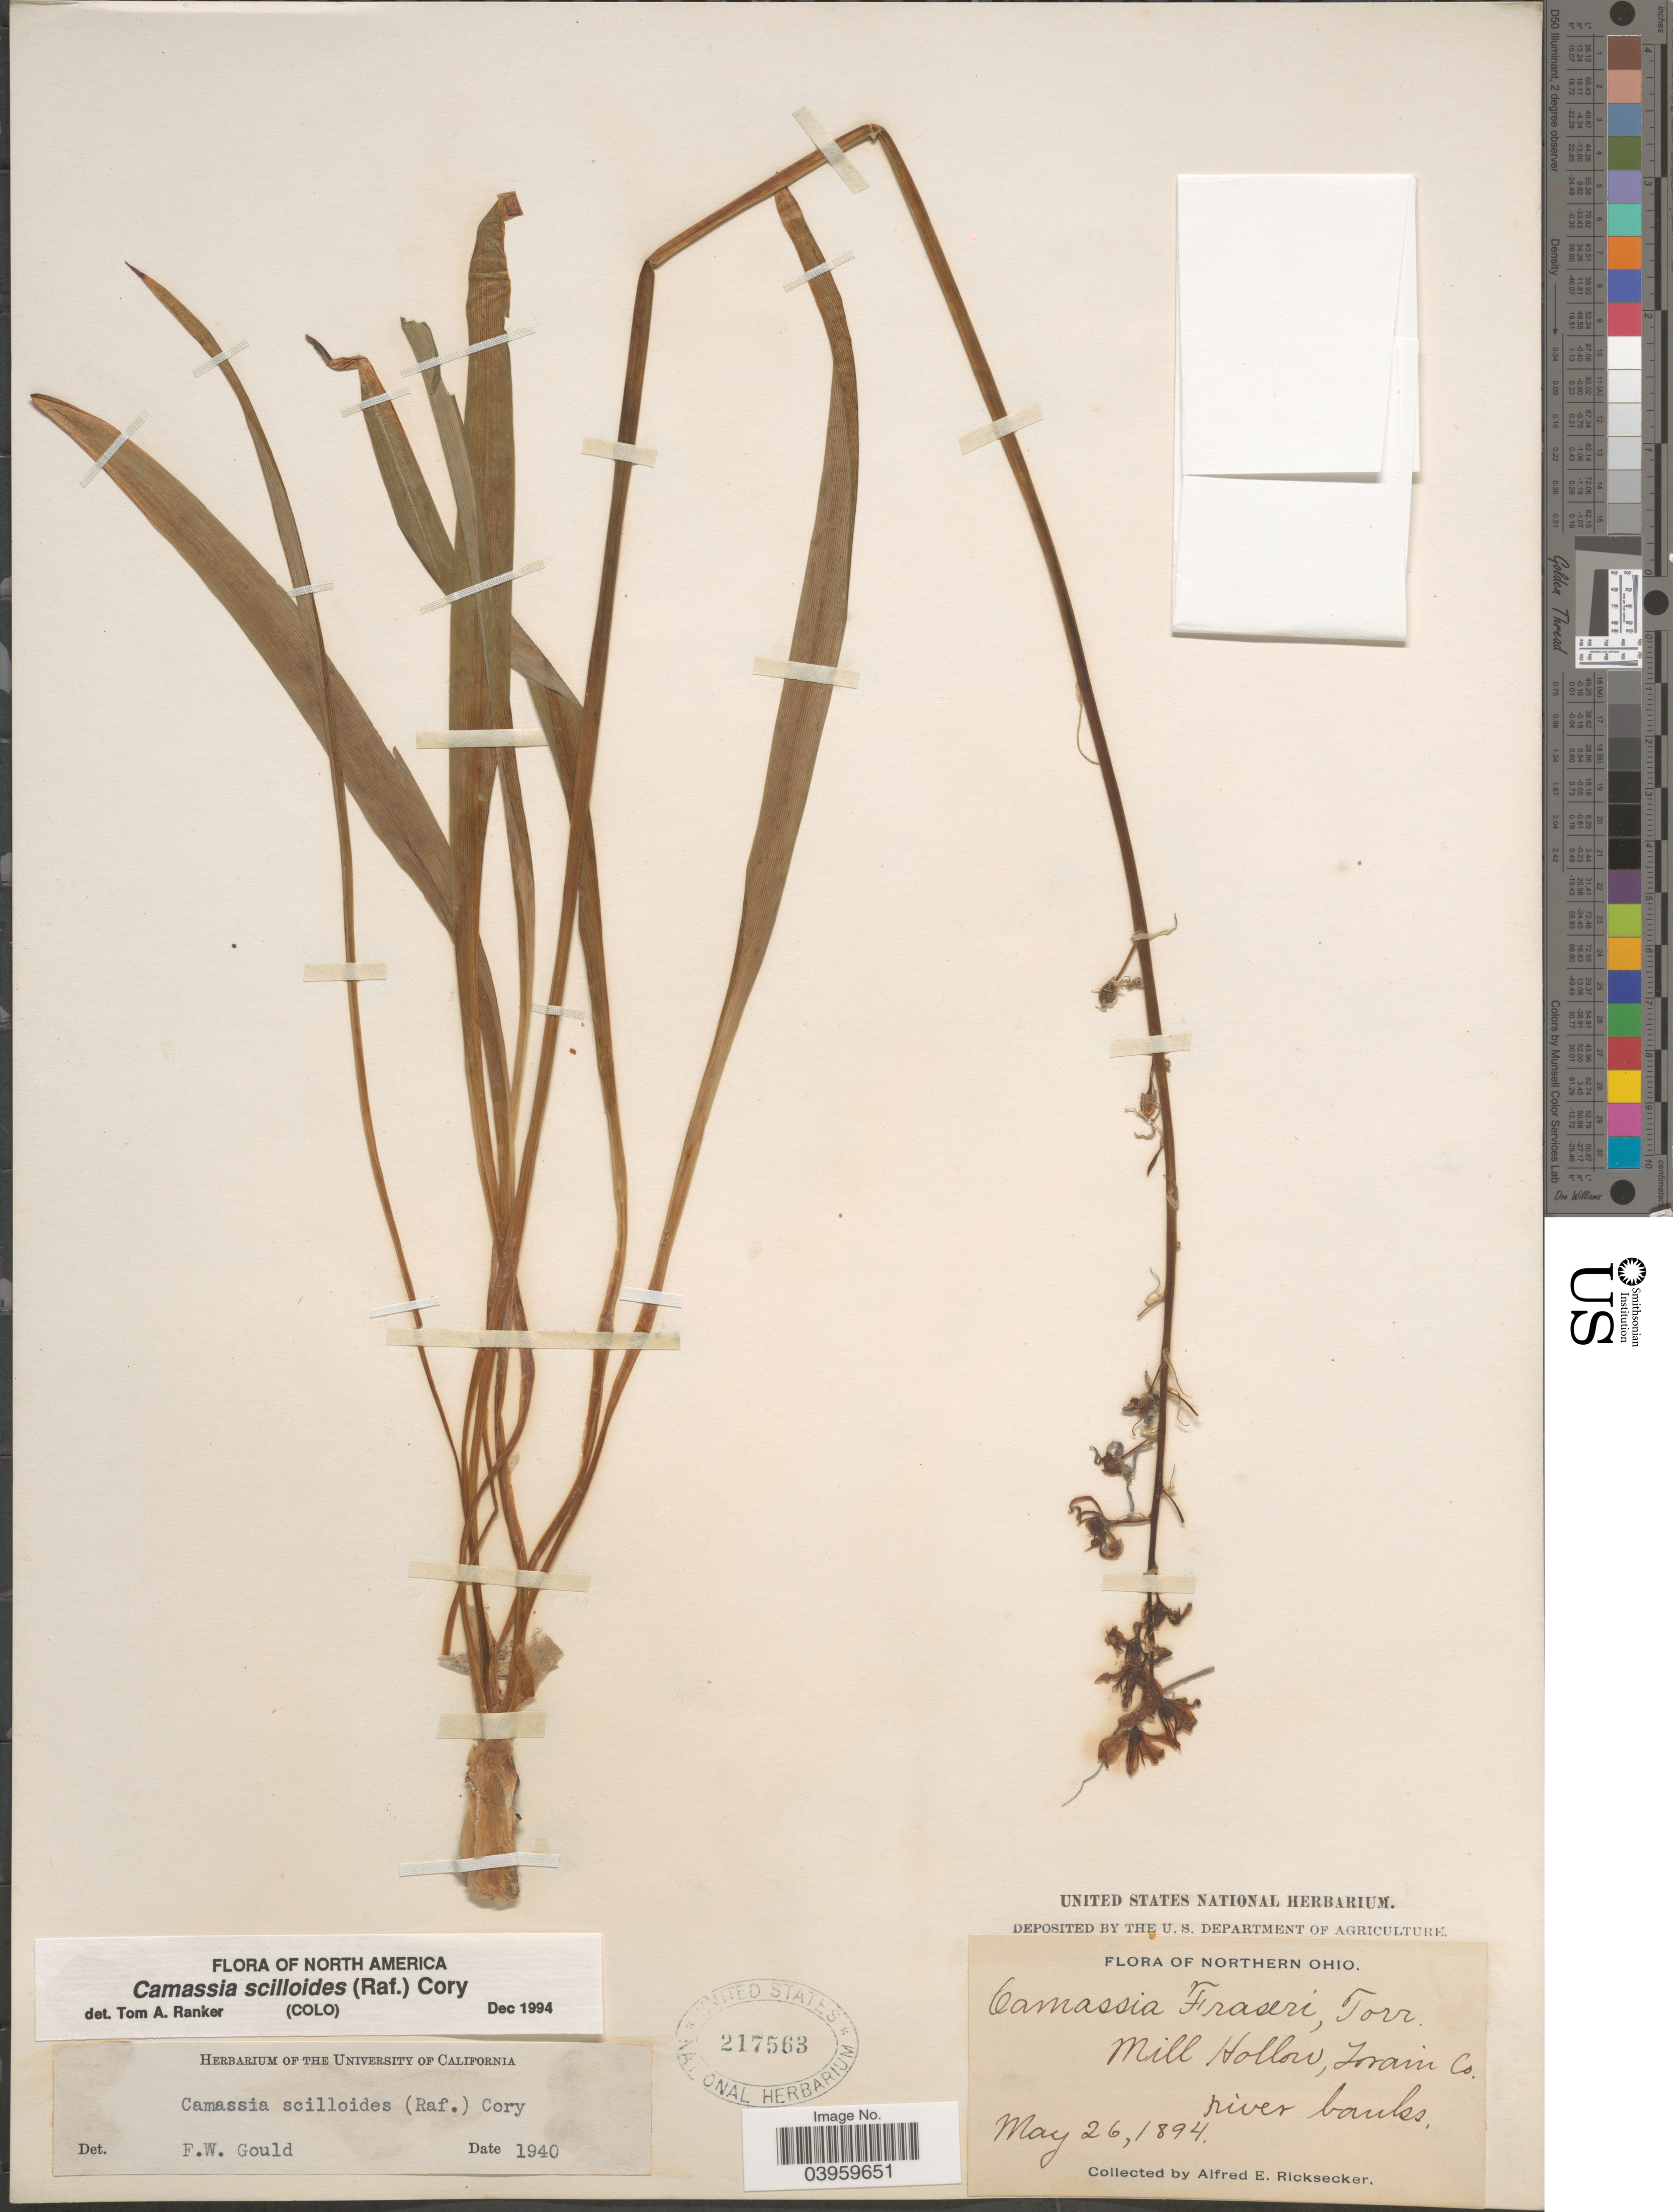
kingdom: Plantae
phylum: Tracheophyta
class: Liliopsida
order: Asparagales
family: Asparagaceae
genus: Camassia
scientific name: Camassia scilloides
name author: (Raf.) Cory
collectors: A. E. Ricksecker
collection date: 1894-05-26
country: United States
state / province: Ohio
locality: Northern Ohio. Mill Hollow, Lorain Co.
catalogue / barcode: US 217563